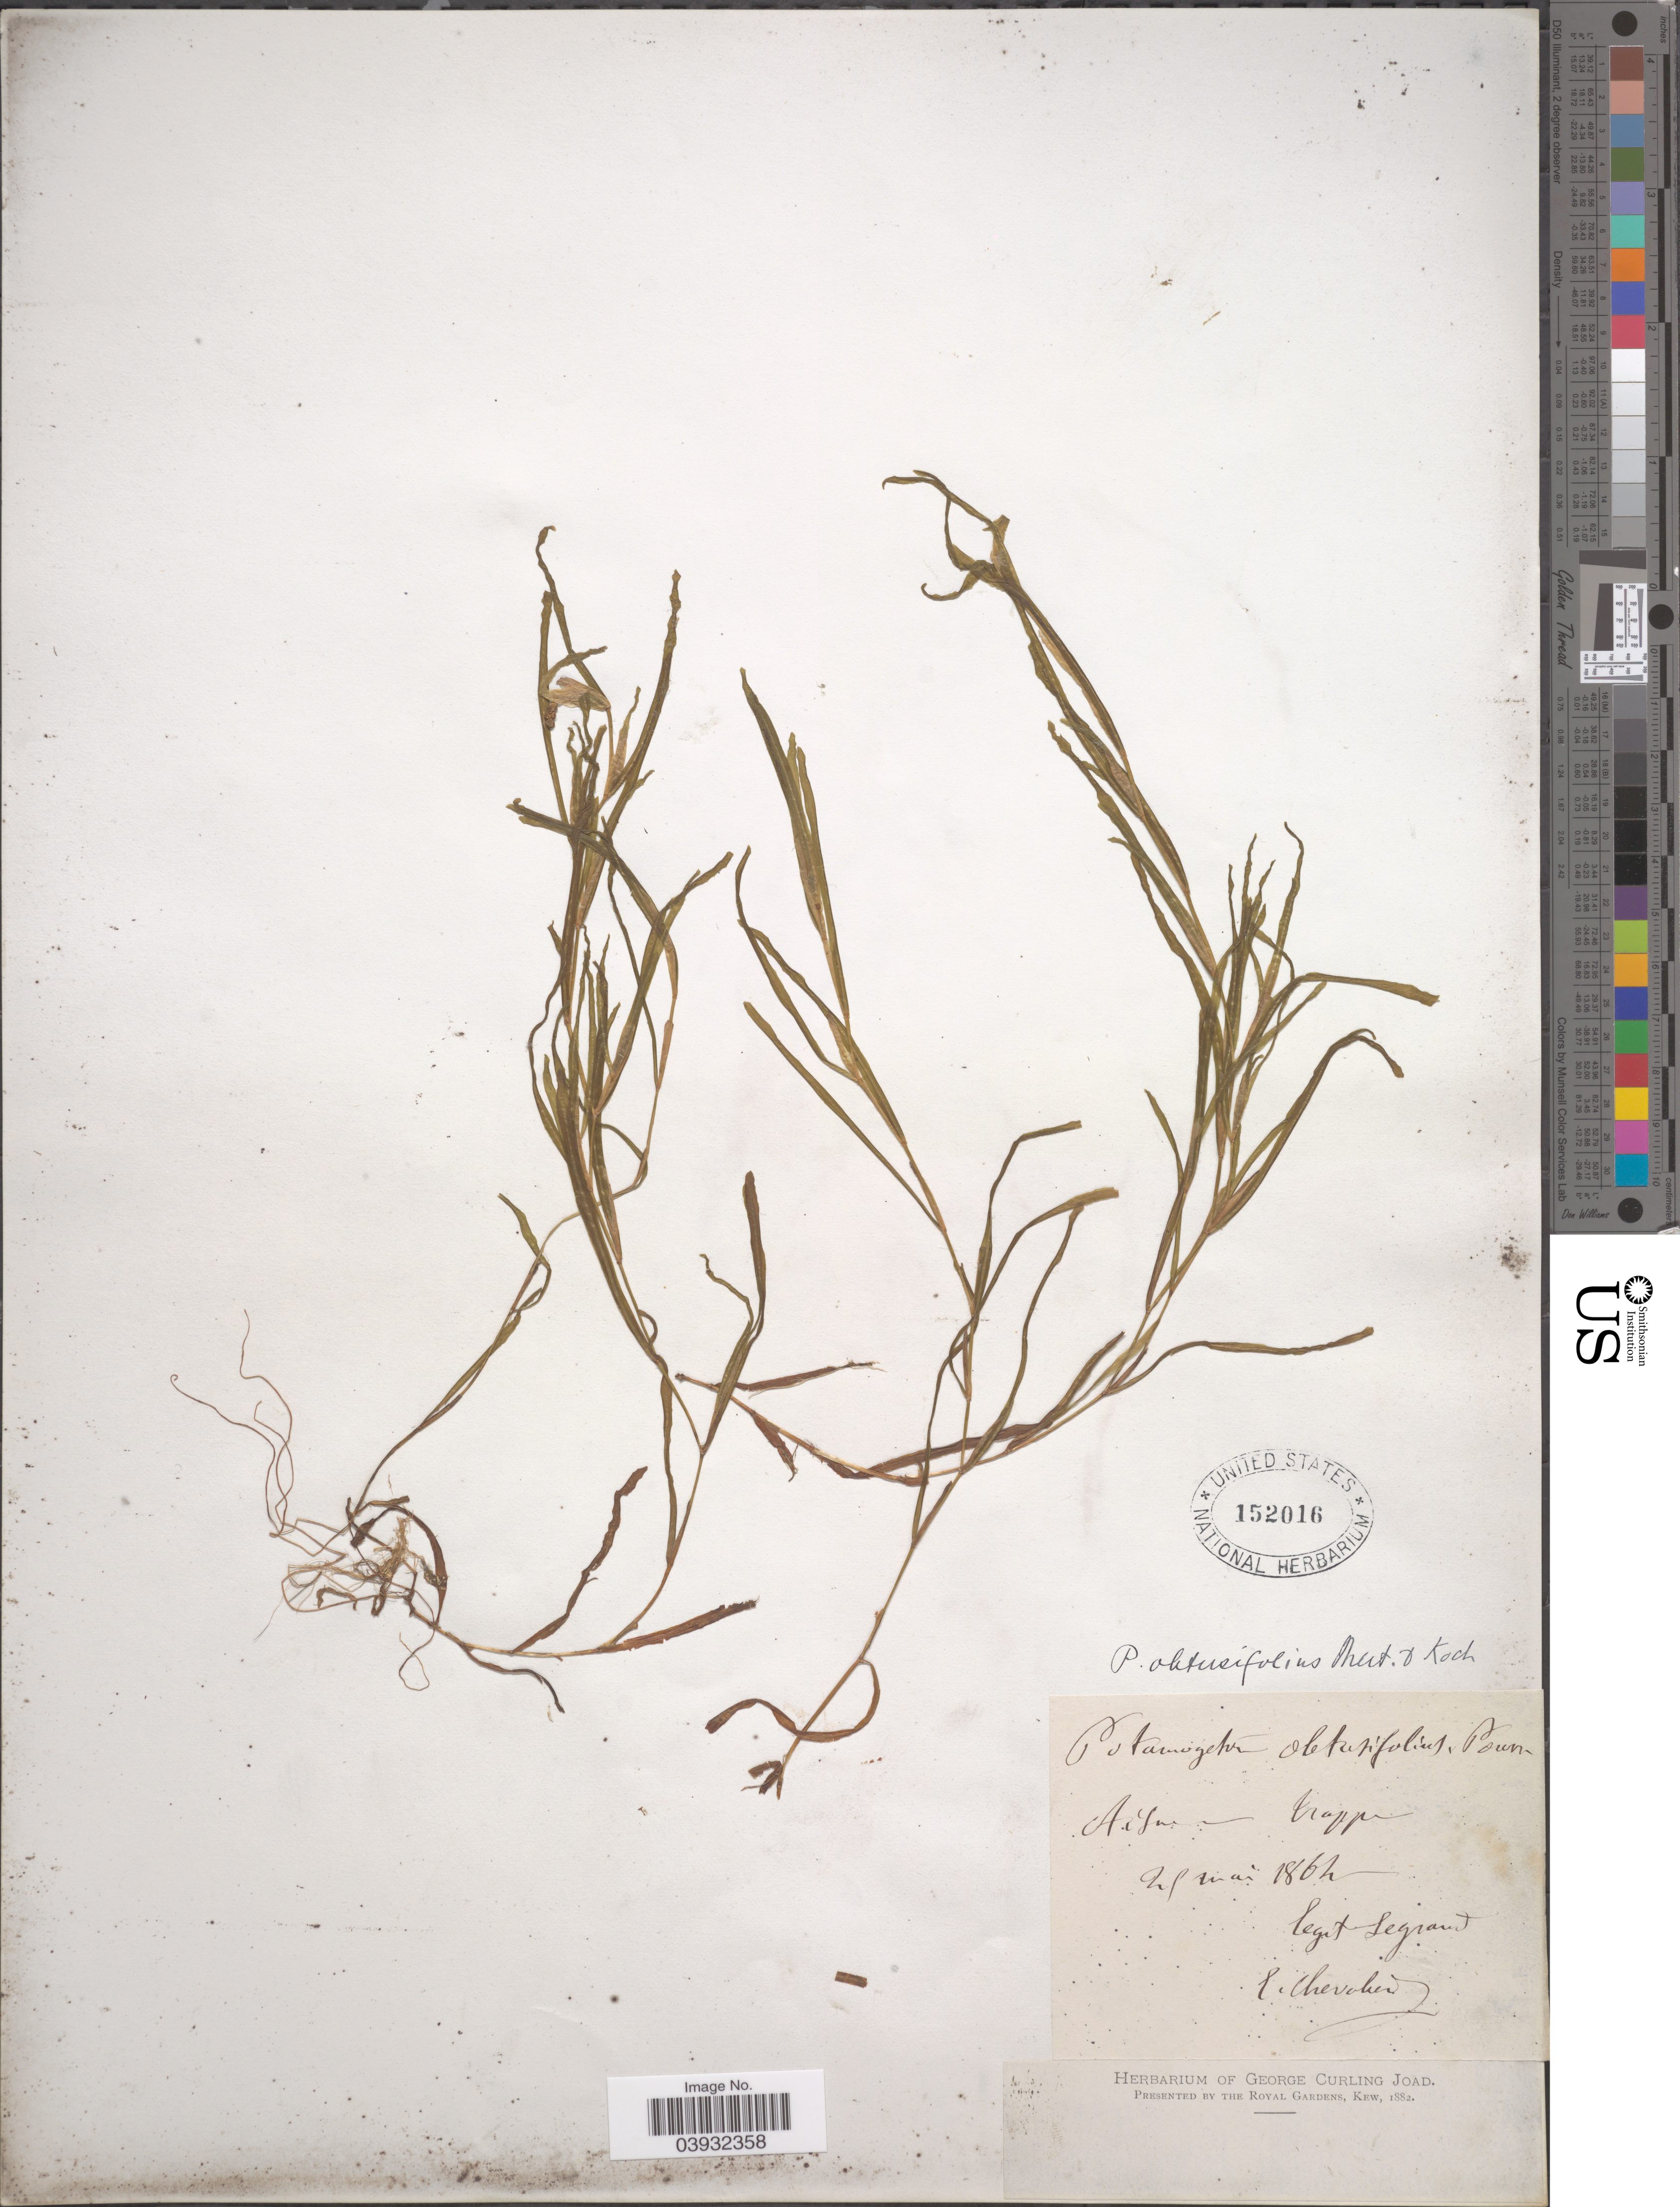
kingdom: Plantae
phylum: Tracheophyta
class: Liliopsida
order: Alismatales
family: Potamogetonaceae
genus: Potamogeton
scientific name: Potamogeton obtusifolius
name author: Mert. & W.D.J. Koch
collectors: Legrand, -- & L. Chevalier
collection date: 1864-05-25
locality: Aigur Trapper. [interpreted]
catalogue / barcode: US 152016